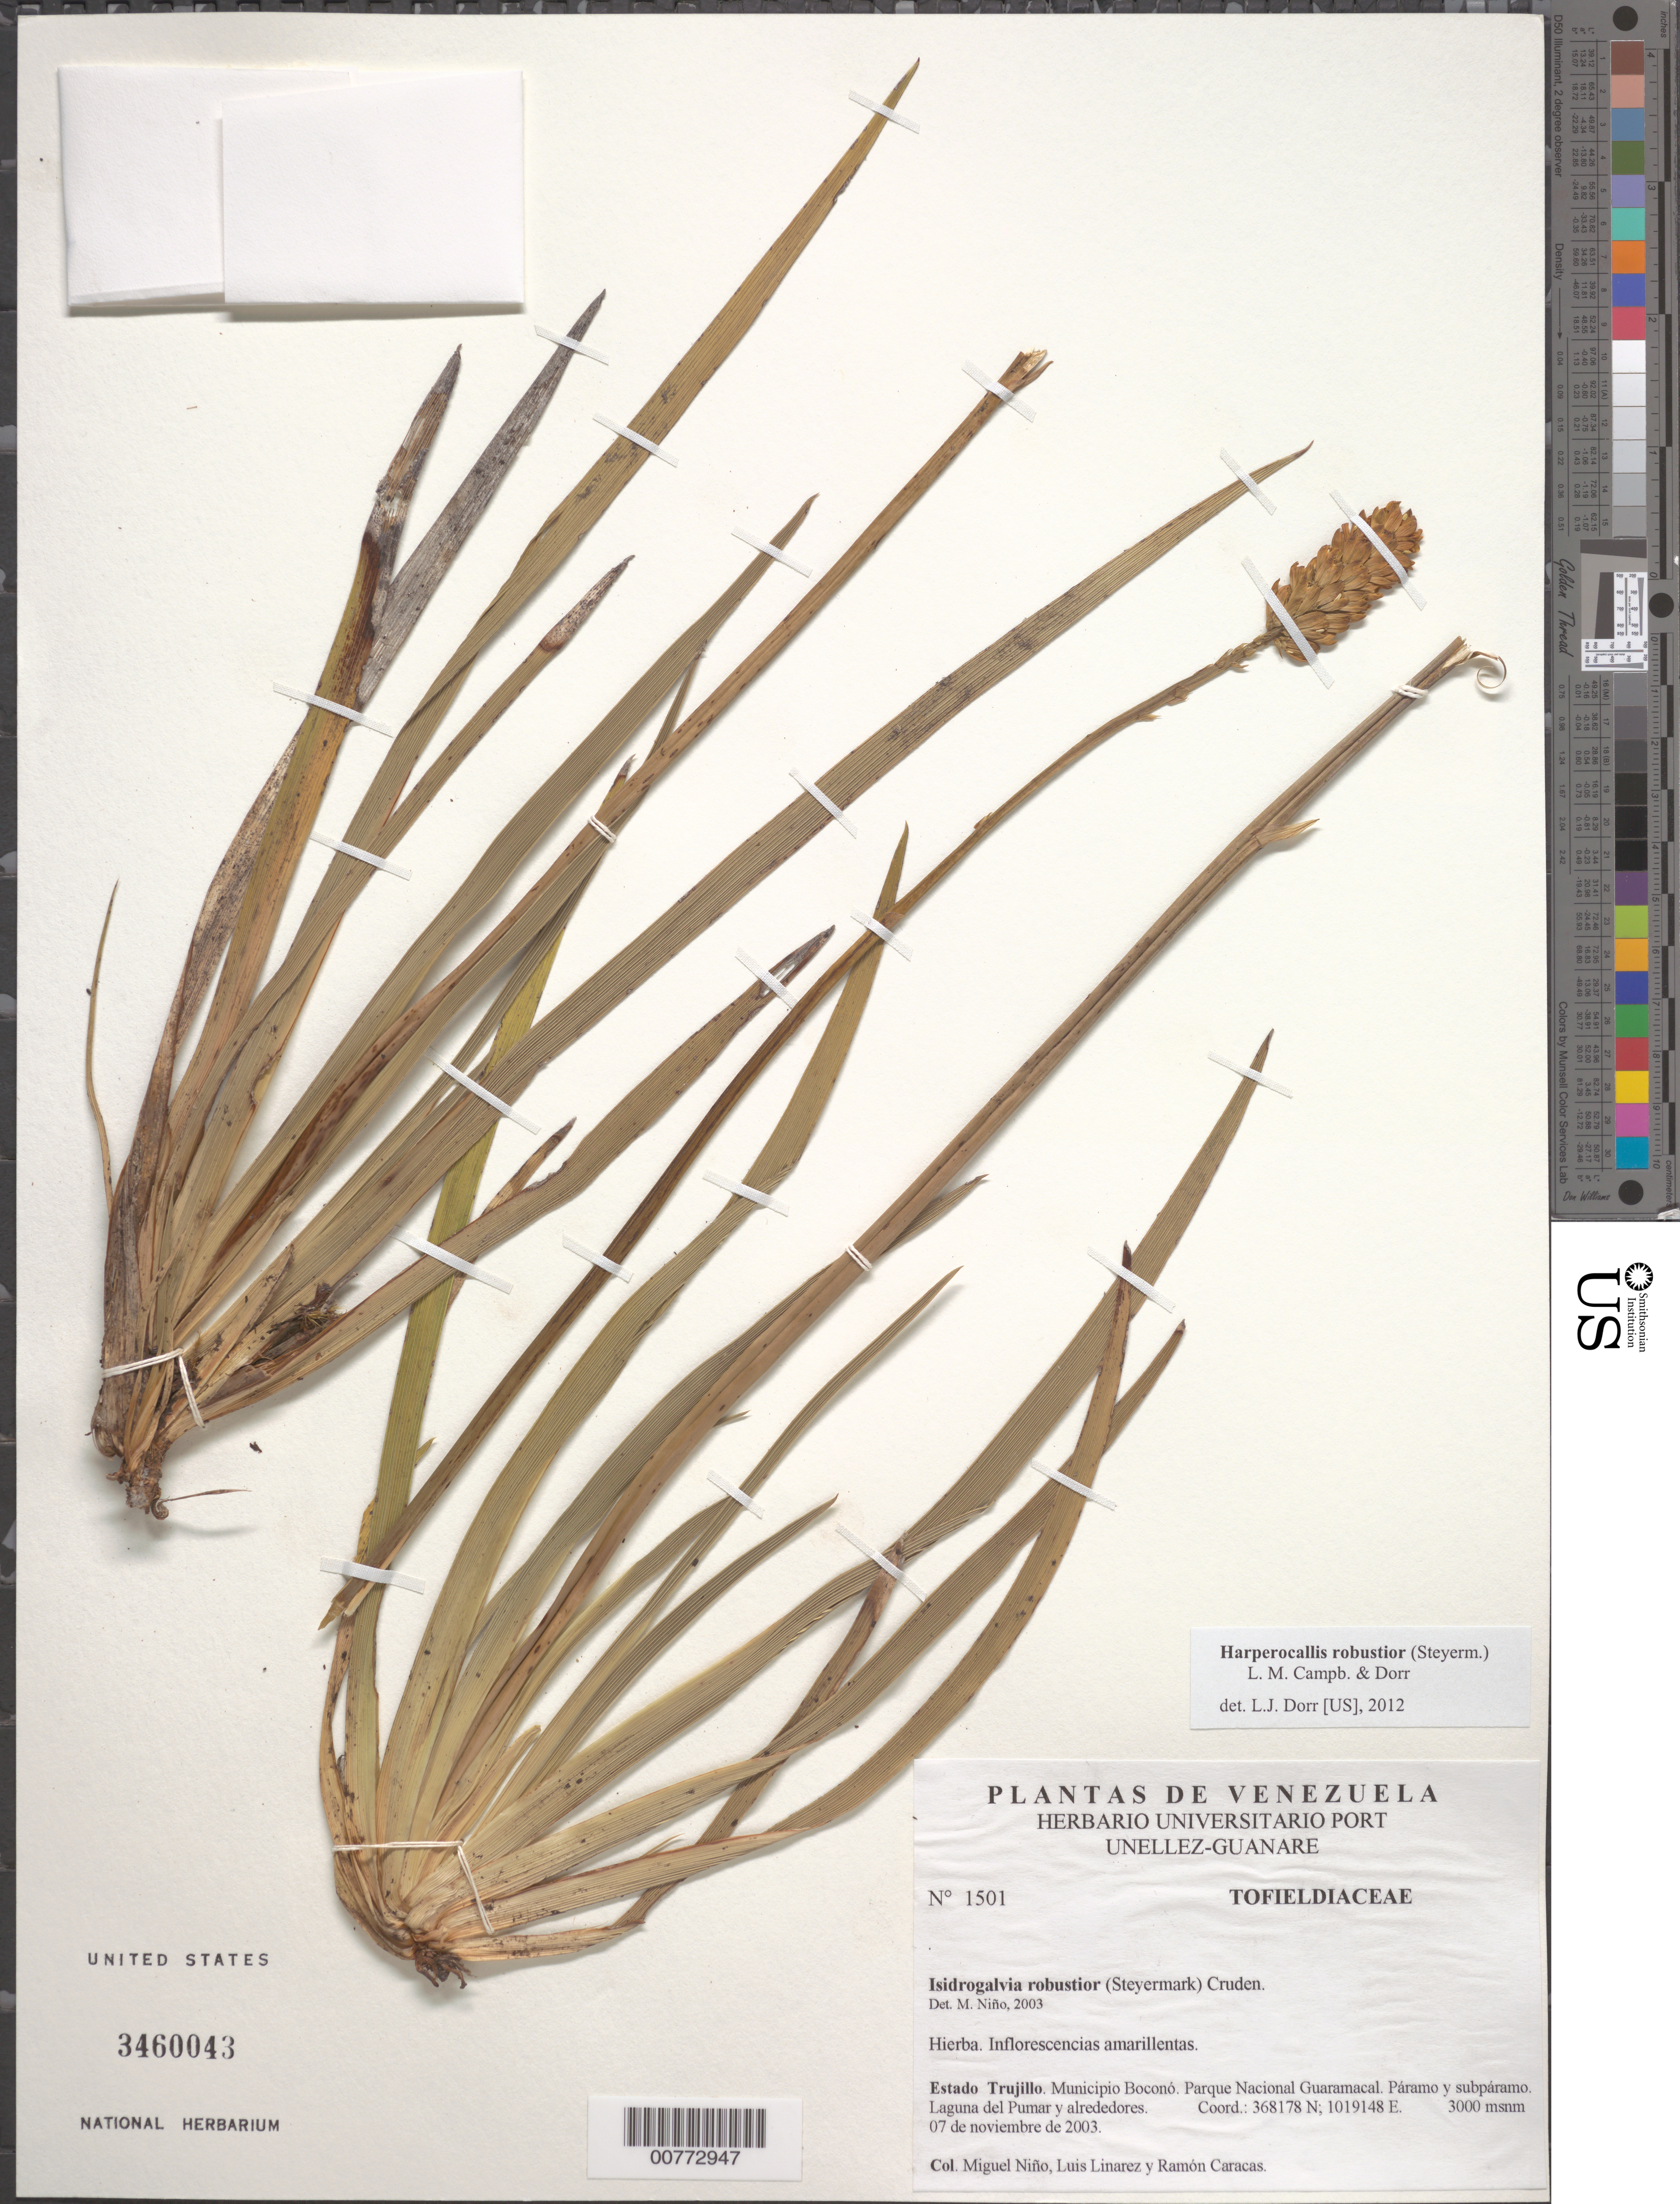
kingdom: Plantae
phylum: Tracheophyta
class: Liliopsida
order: Alismatales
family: Tofieldiaceae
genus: Harperocallis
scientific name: Harperocallis robustior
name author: (Steyerm.) L.M. Campb. & Dorr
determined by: Dorr, L. J., (BOT), Smithsonian Institution - National Museum of Natural History (UNITED STATES)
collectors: S. M. Niño, L. Linárez & R. Caracas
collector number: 1501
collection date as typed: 07 Nov 2003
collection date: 2003-11-07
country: Venezuela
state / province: Trujillo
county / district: Boconó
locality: Parque Nacional Guaramacal. Laguna del Pumar y alrededores.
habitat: Páramo y subpáramo.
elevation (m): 3000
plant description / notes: PORT, US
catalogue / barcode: US 3460043